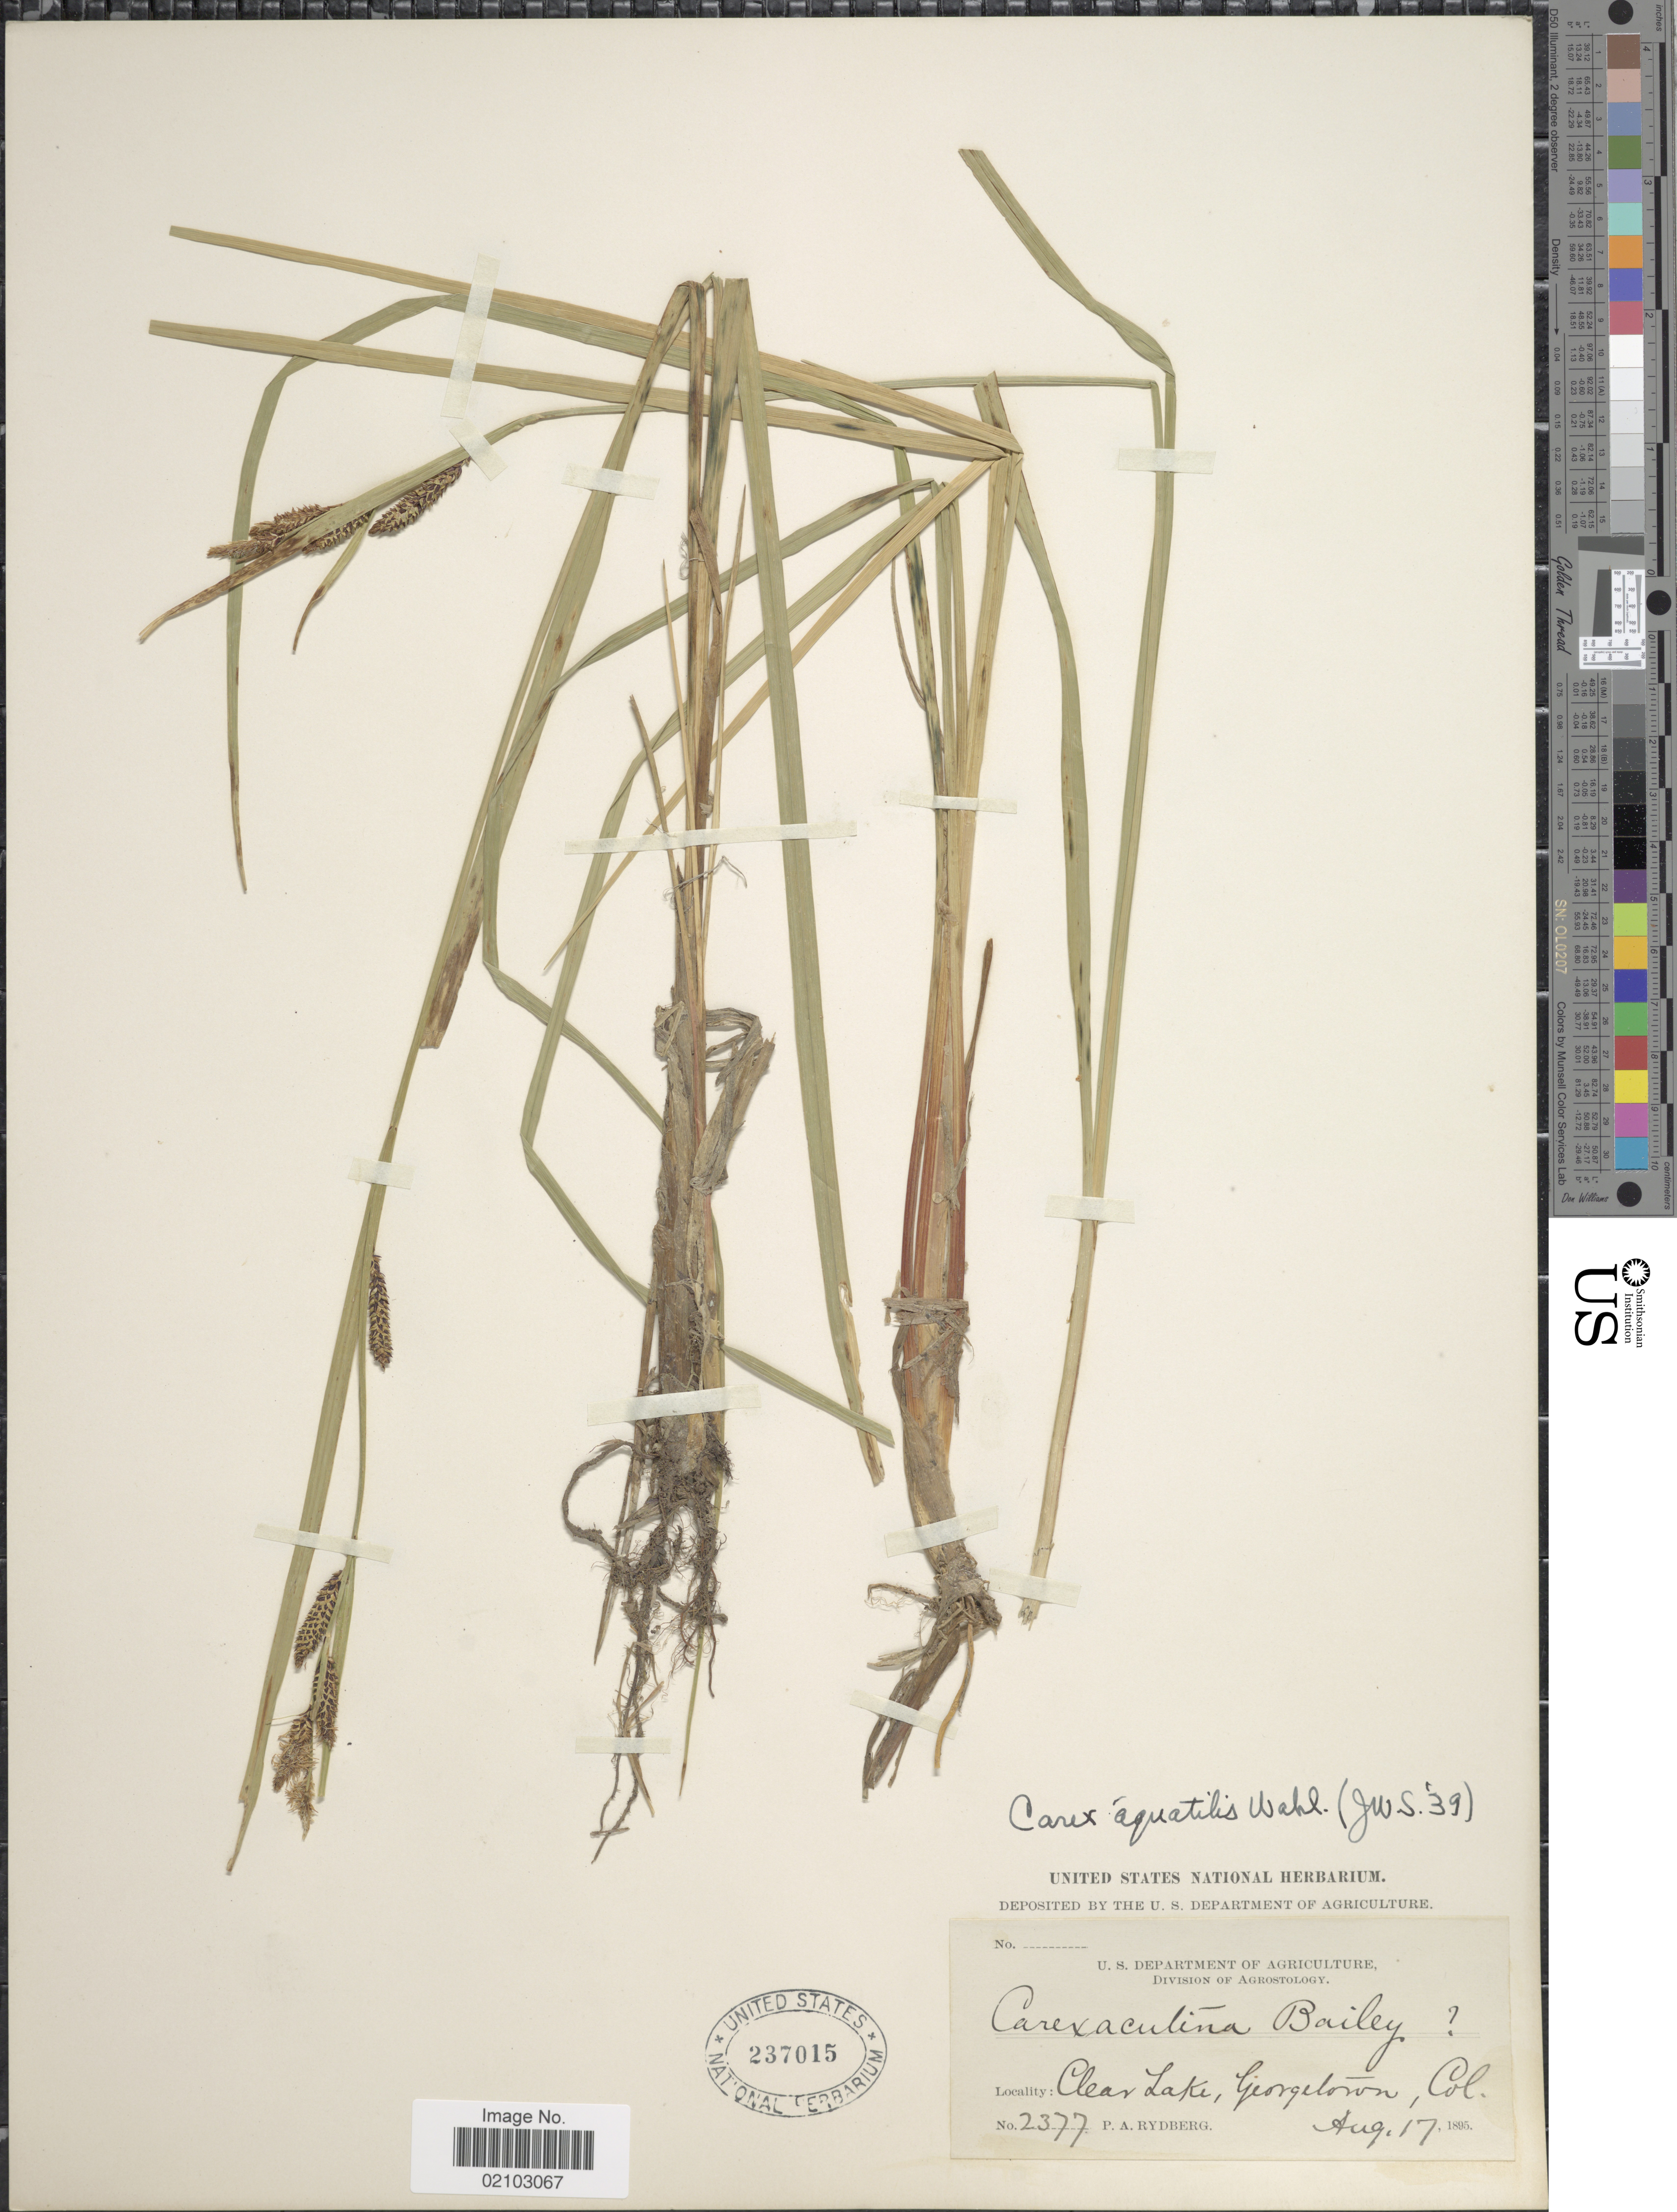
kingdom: Plantae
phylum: Tracheophyta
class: Liliopsida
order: Poales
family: Cyperaceae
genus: Carex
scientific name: Carex aquatilis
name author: Wahlenb.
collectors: P. A. Rydberg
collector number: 2377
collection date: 1895-08-17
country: United States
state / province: Colorado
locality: Clear Lake, Georgetown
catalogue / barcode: US 237015